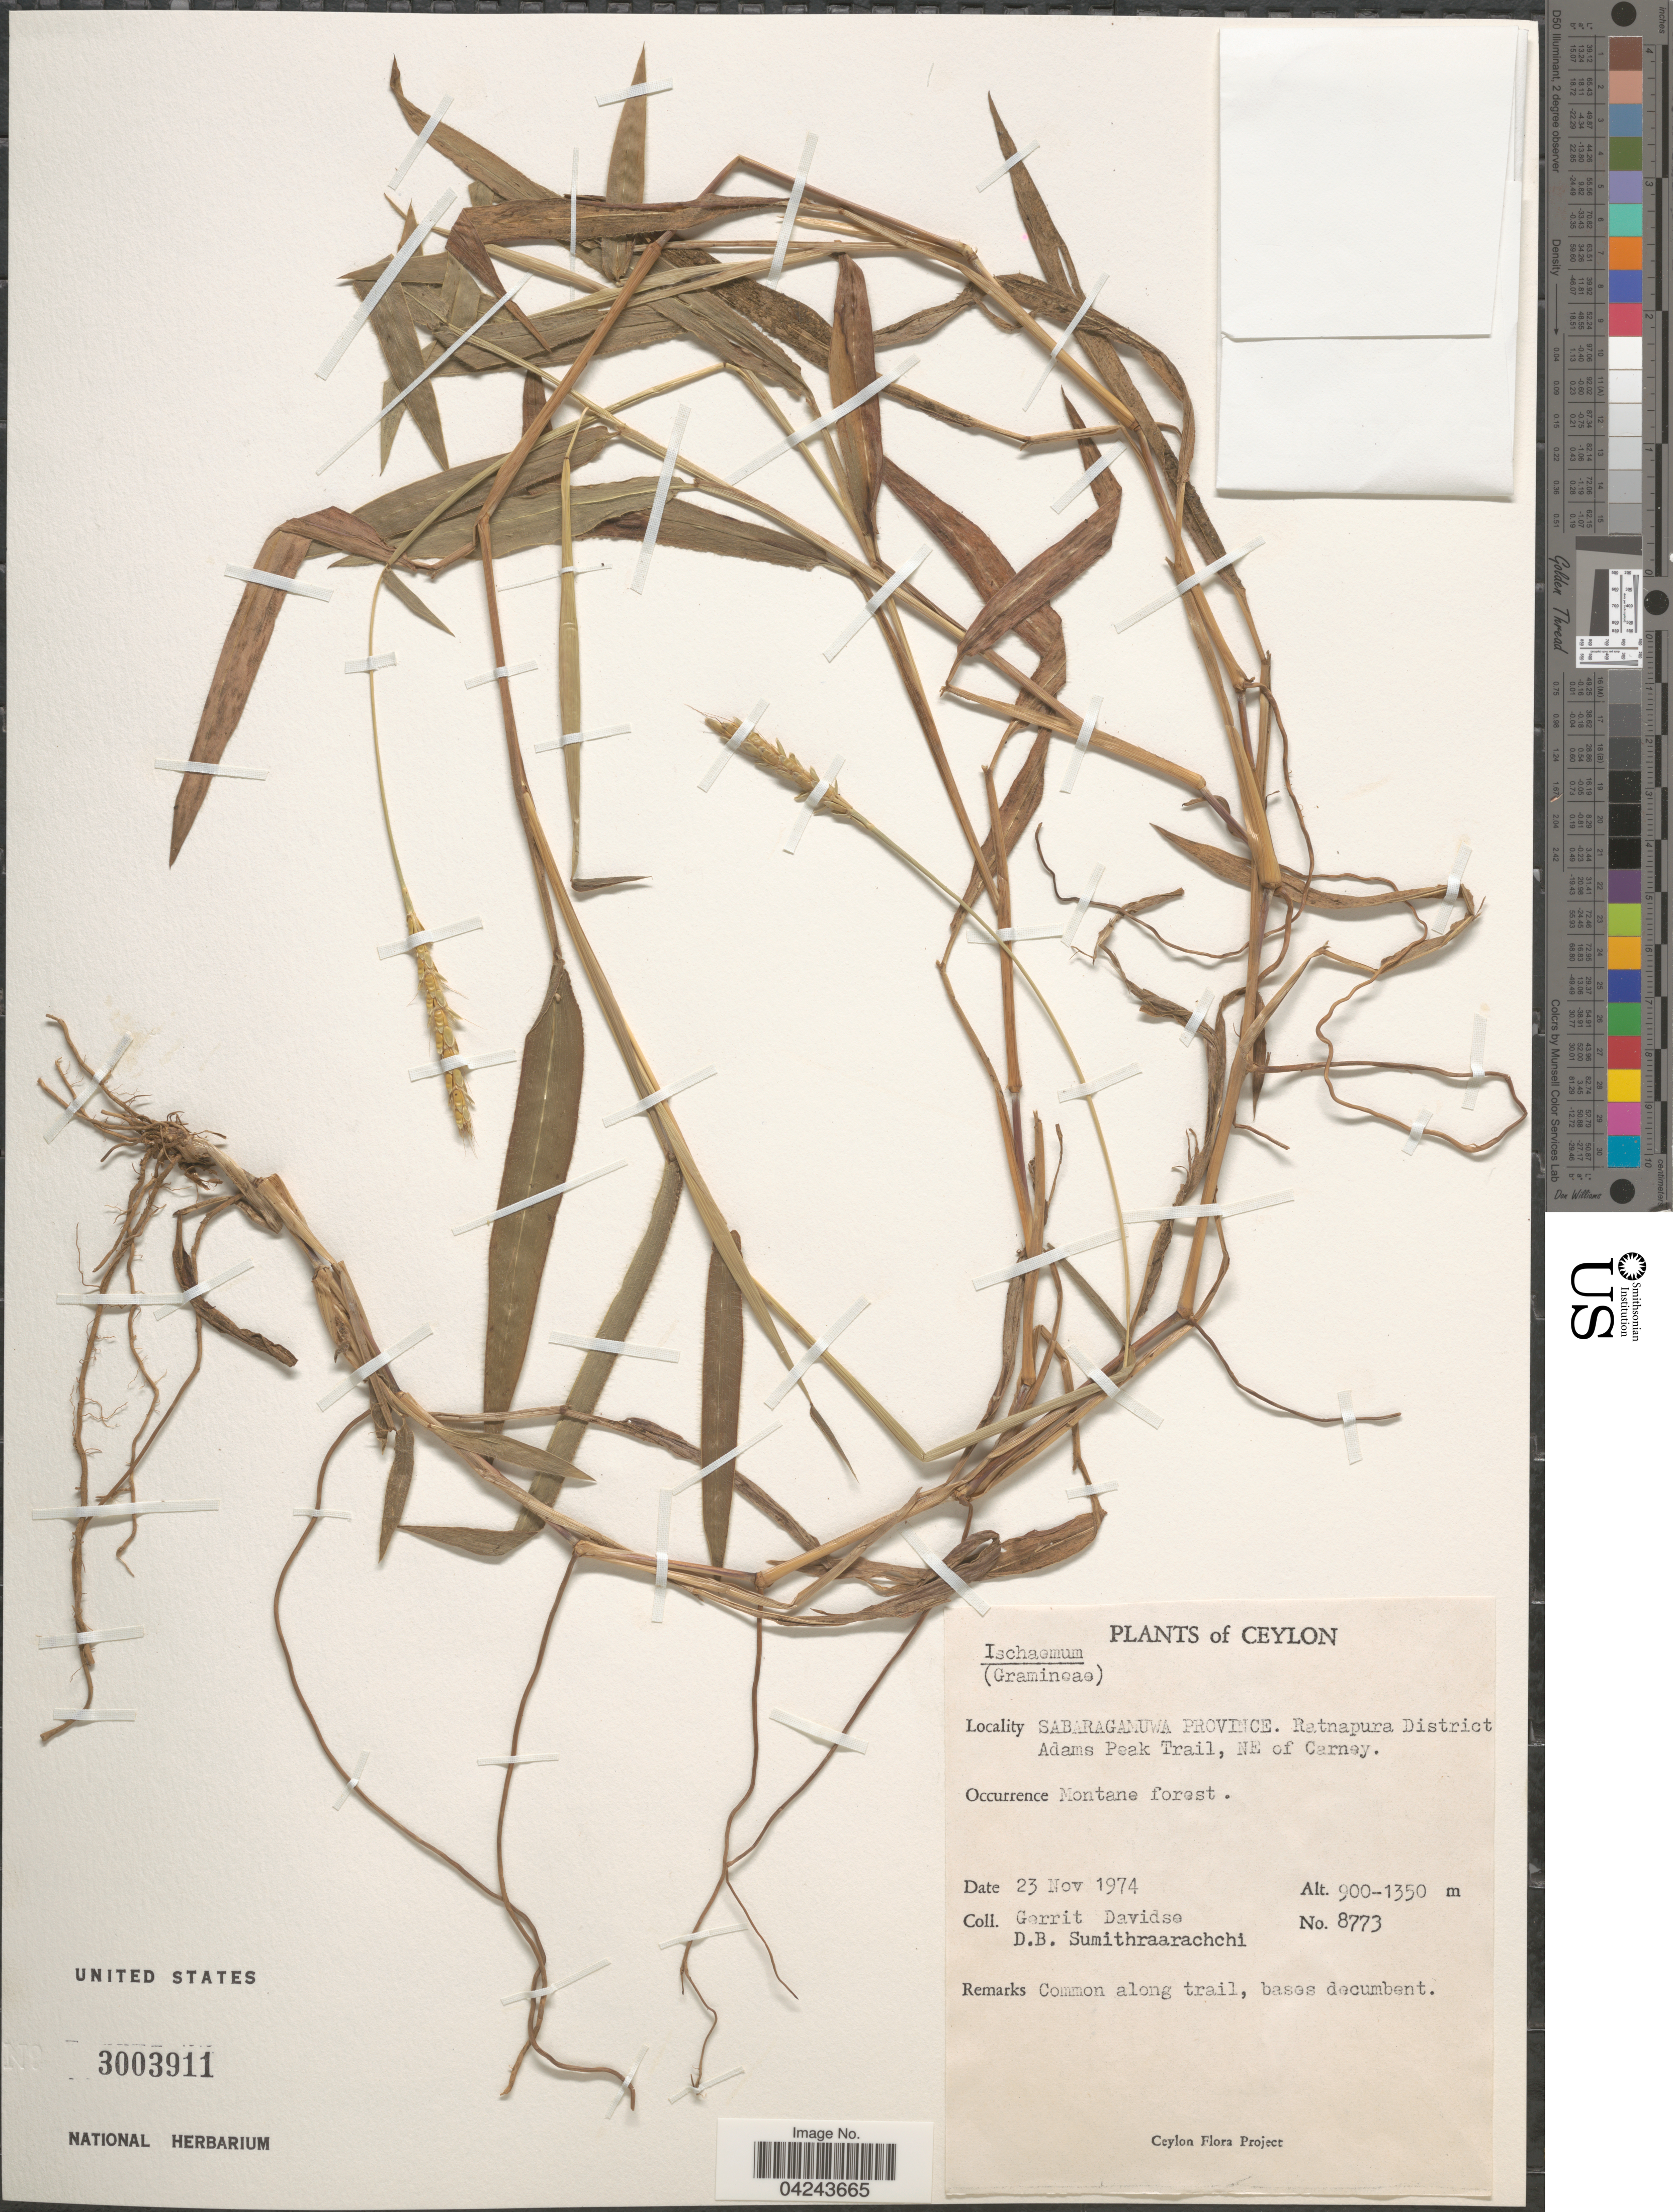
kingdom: Plantae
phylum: Tracheophyta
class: Liliopsida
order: Poales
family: Poaceae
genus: Ischaemum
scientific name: Ischaemum sp.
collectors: G. Davidse & D. B. Sumithraarachchi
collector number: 8773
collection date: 1974-11-23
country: Sri Lanka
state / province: Sabaragamuwa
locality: Ceylon. Ratnapura District. Adams Peak Trail, NE of Carney.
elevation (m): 900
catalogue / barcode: US 3003911